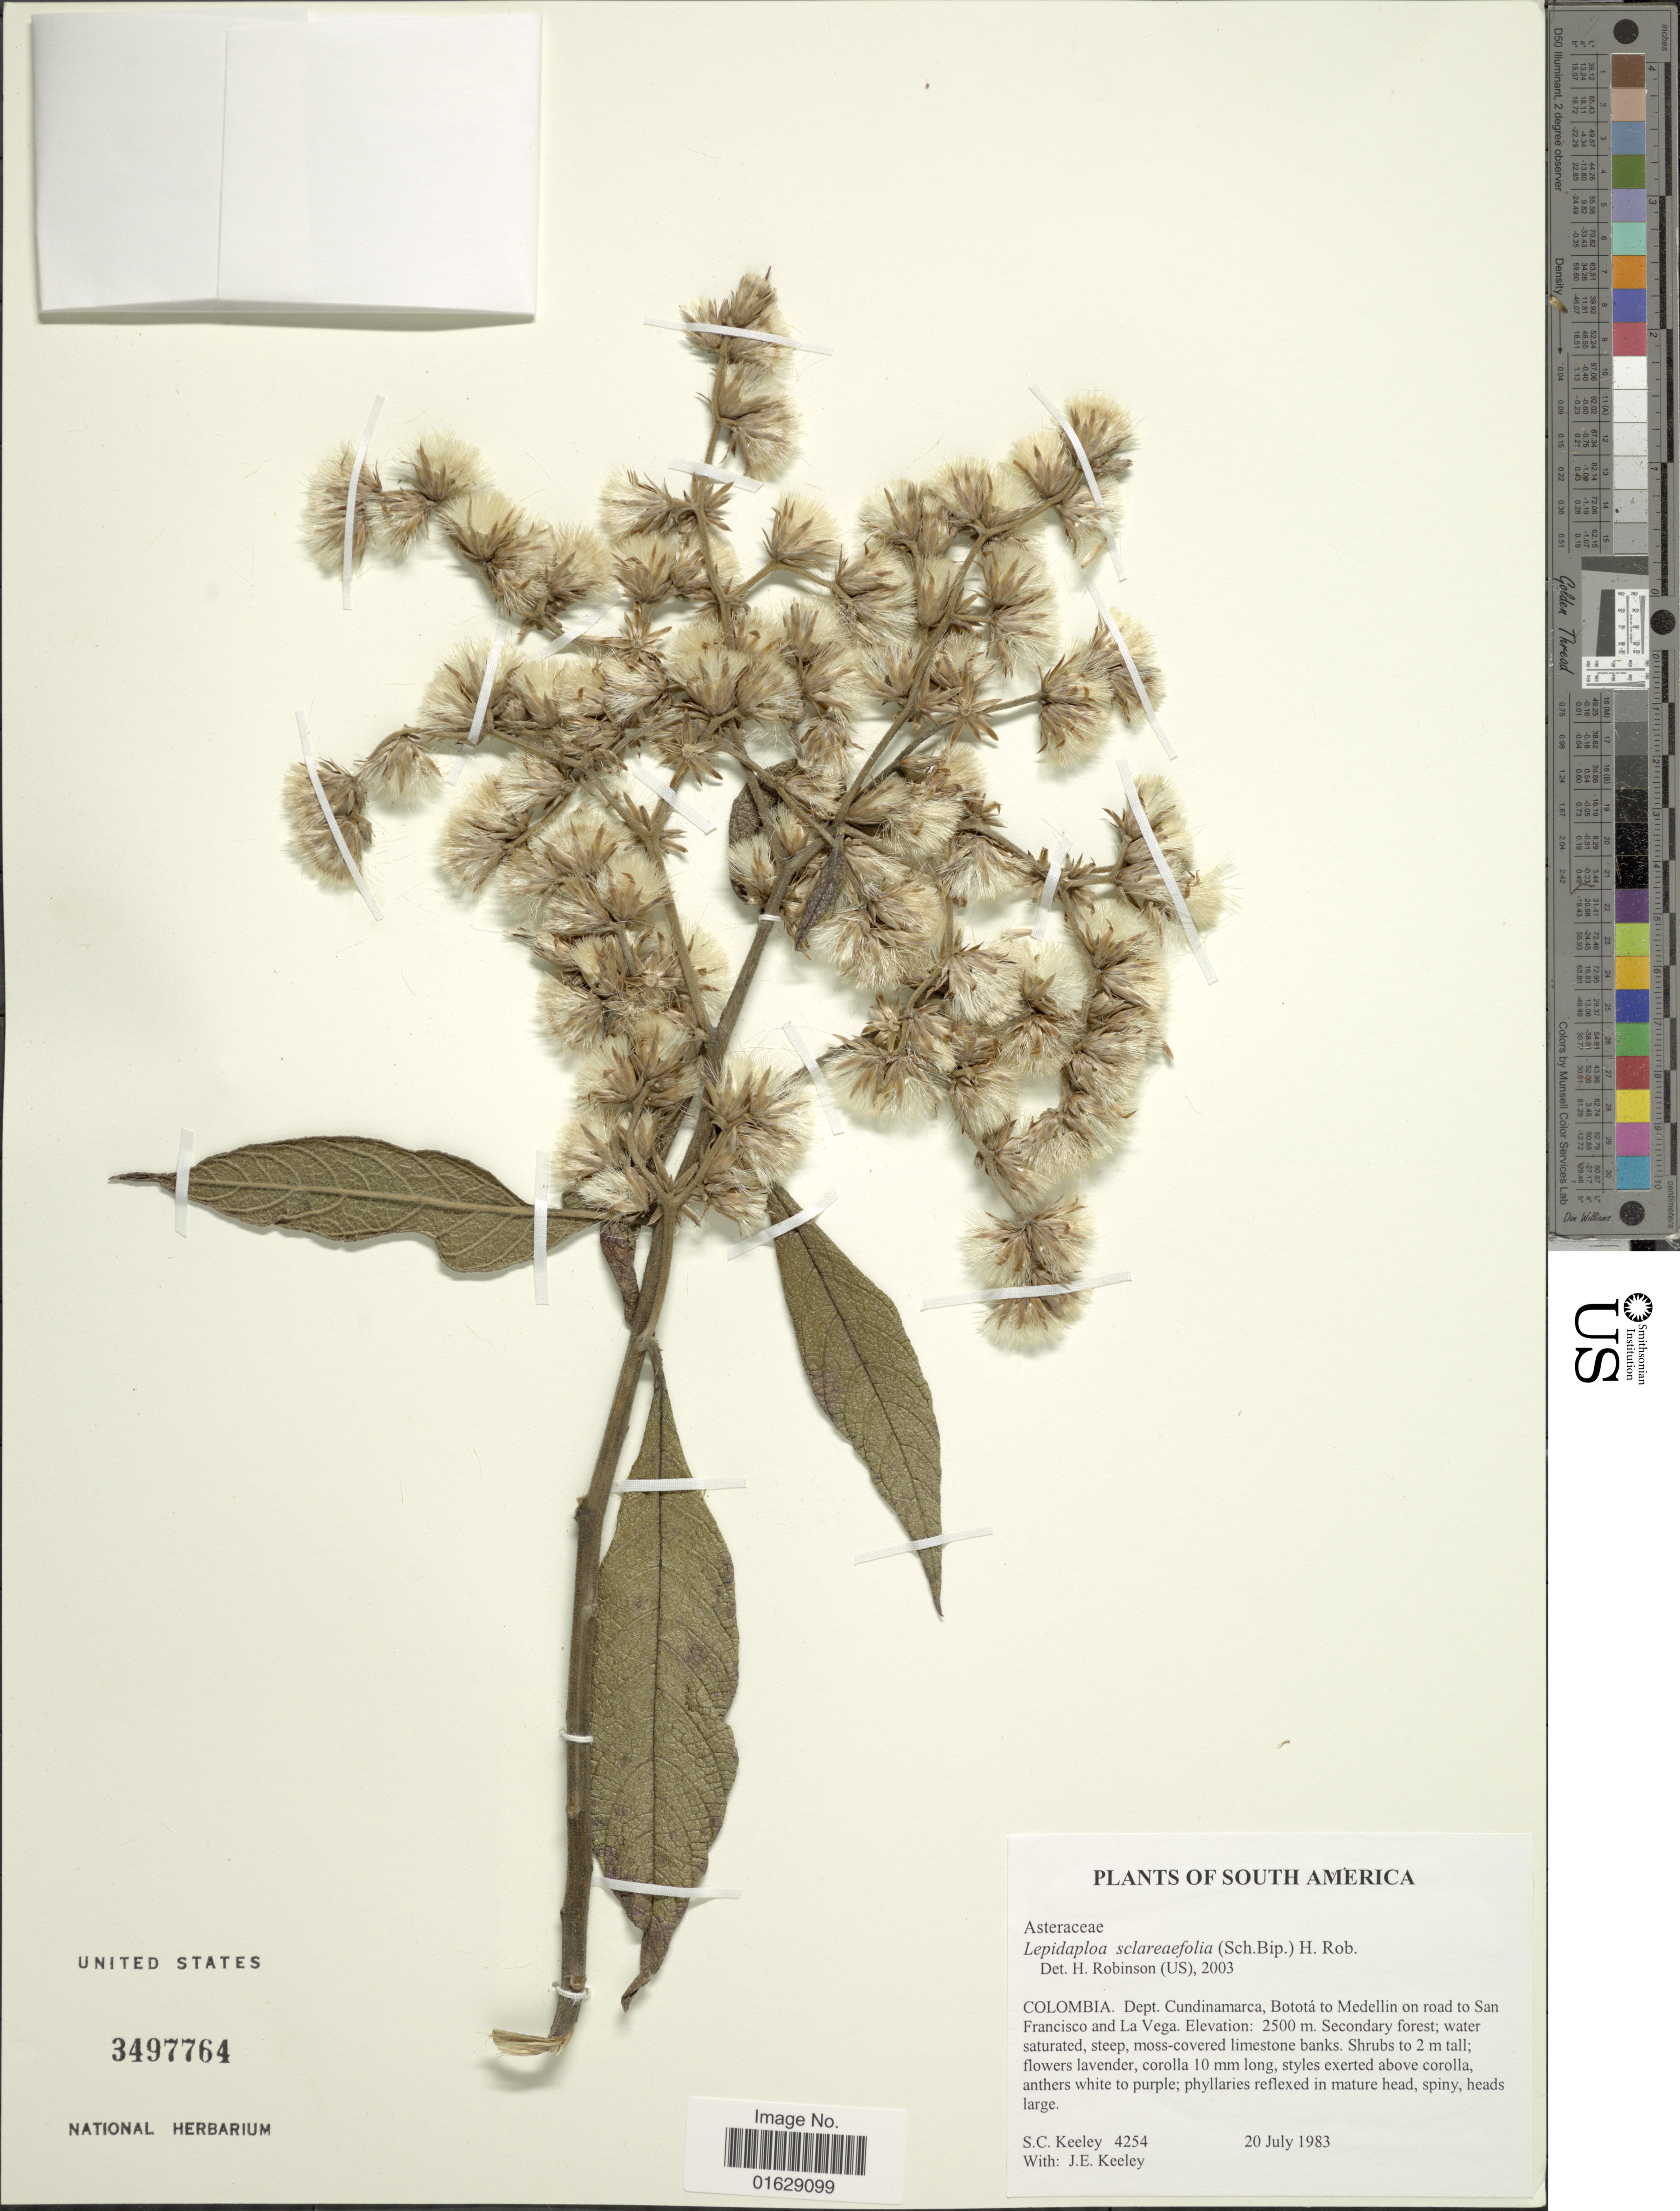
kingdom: Plantae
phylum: Tracheophyta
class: Magnoliopsida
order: Asterales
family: Asteraceae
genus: Lepidaploa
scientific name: Lepidaploa sclareaefolia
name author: (Sch. Bip.) H. Rob.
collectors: S. C. Keeley & J. E. Keeley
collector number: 4254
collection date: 1983-07-20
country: Colombia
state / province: Cundinamarca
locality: Botota to Medellin on road to San Francisco and La Vega.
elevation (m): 2500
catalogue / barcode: US 3497764